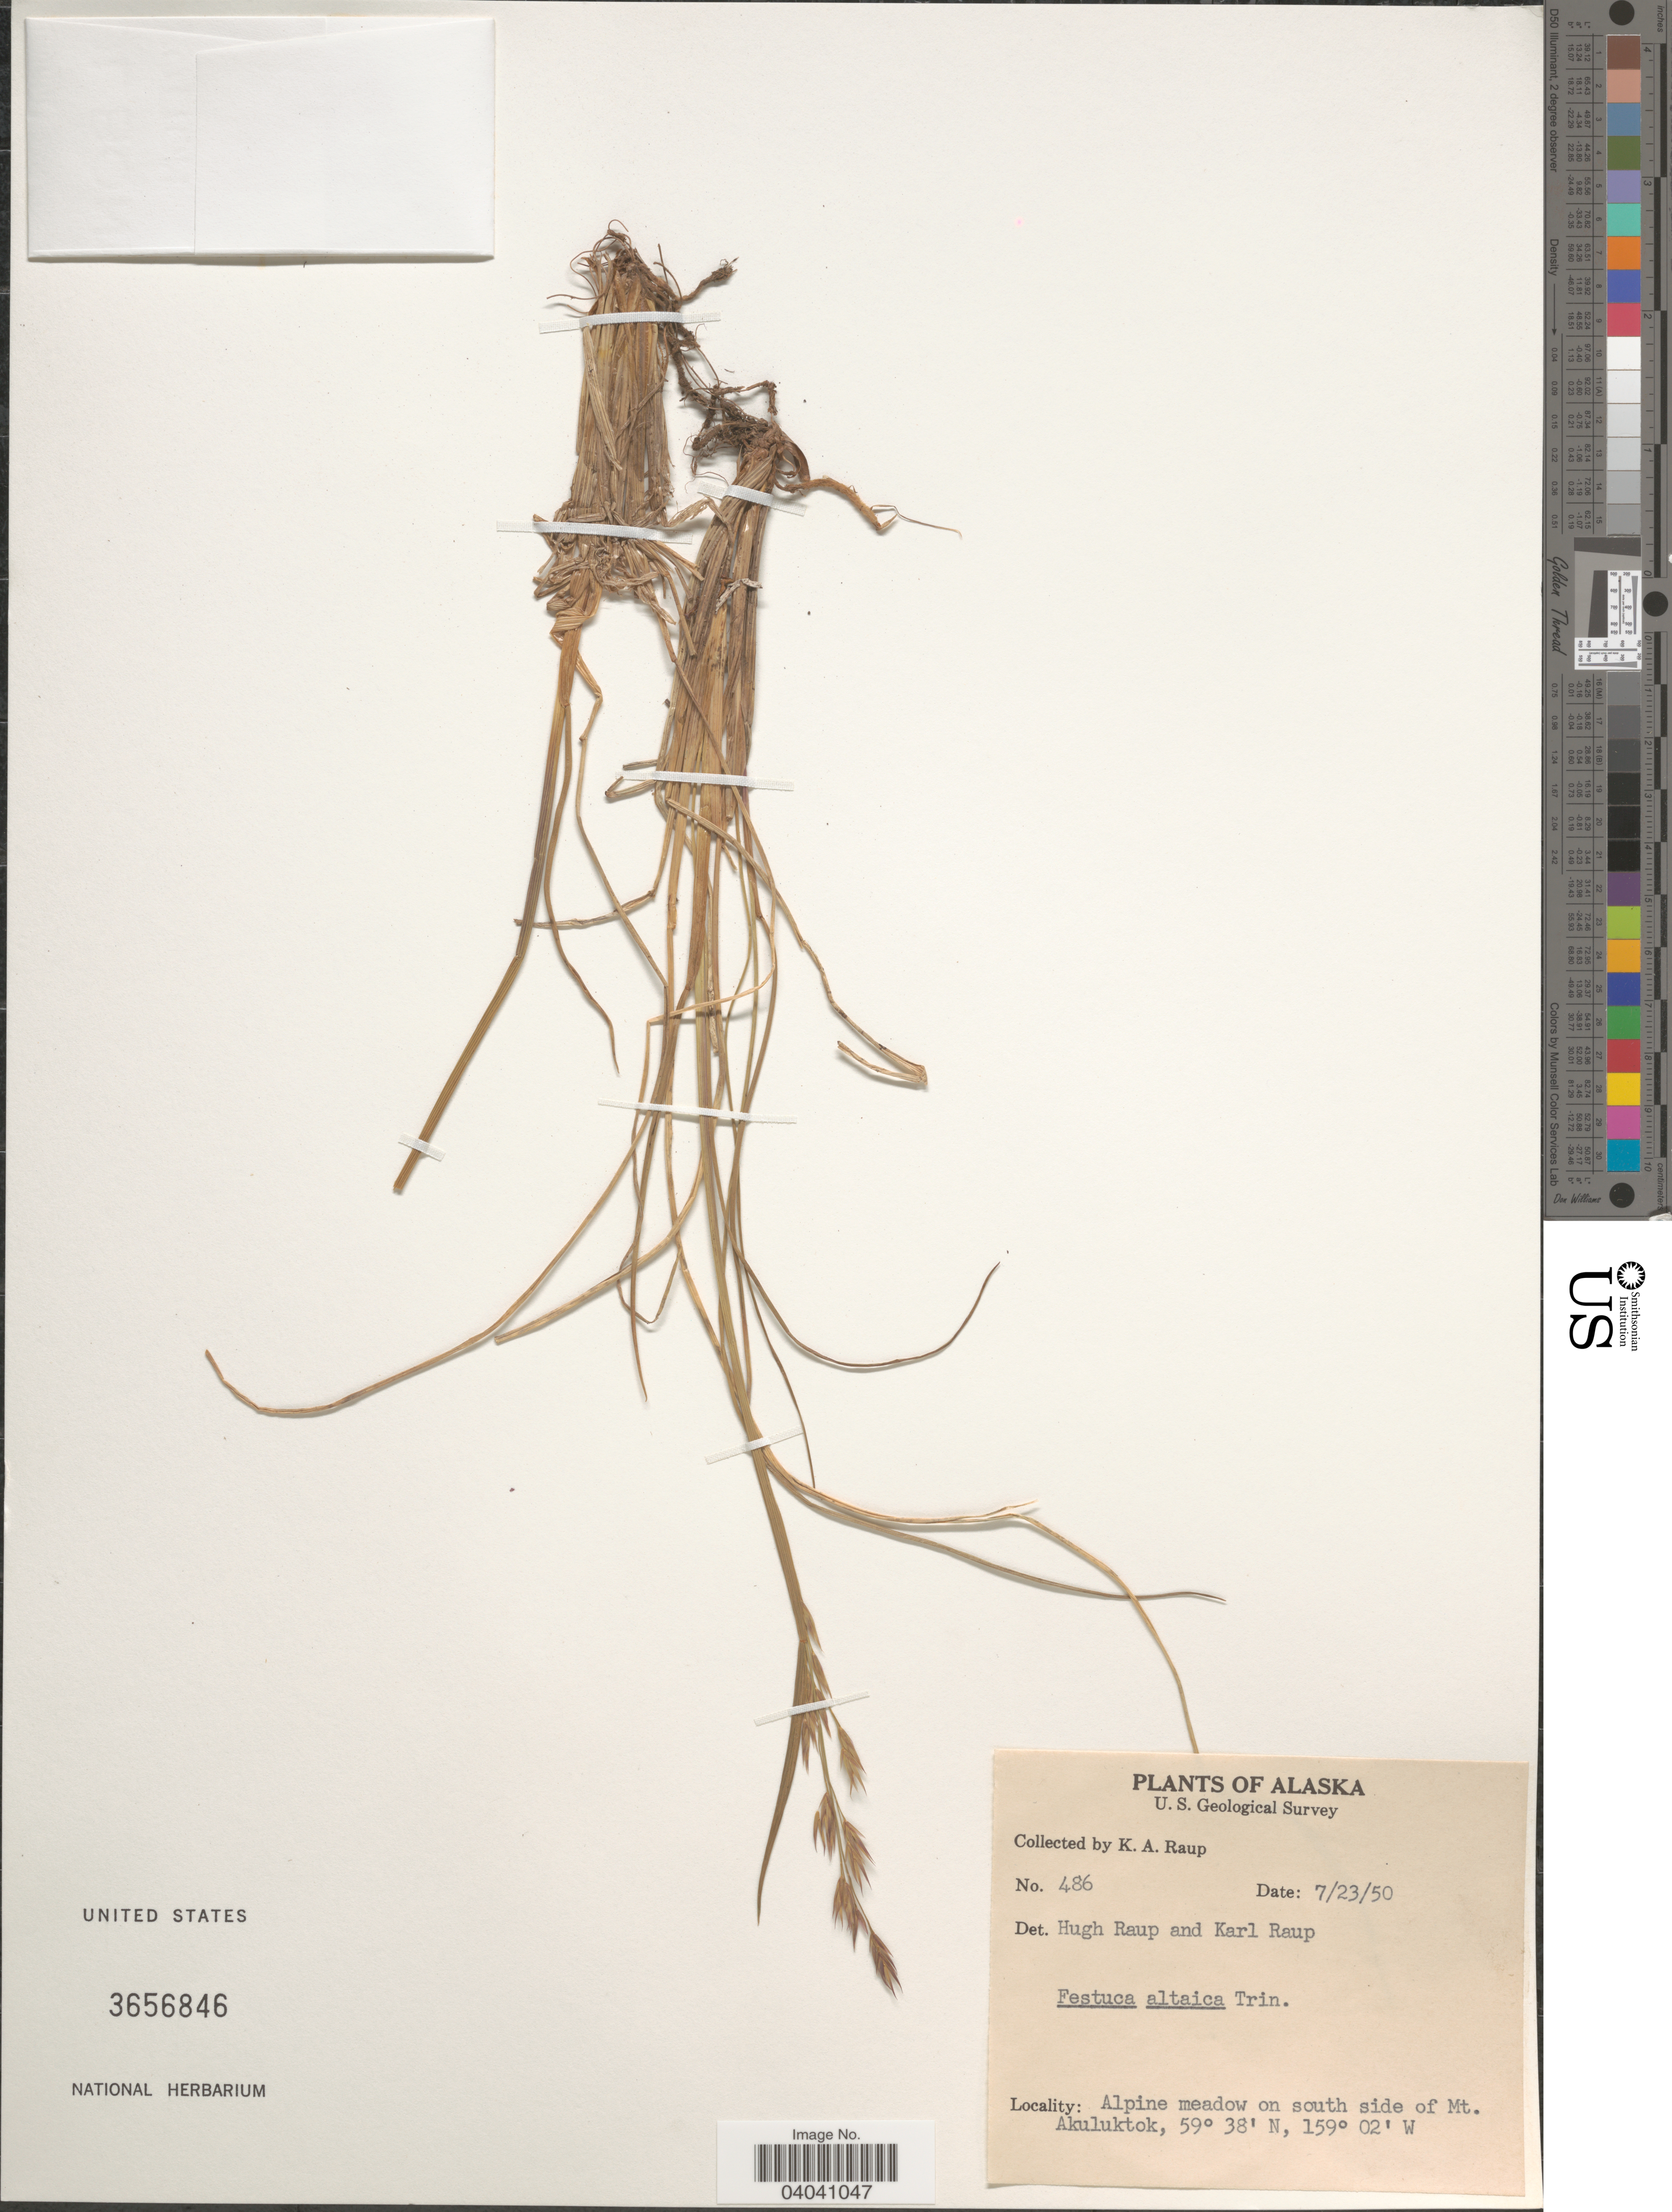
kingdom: Plantae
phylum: Tracheophyta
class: Liliopsida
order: Poales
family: Poaceae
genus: Festuca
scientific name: Festuca altaica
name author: Trin.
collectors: K. Raup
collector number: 486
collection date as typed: Transcribed d/m/y: 23/7/50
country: United States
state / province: Alaska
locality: Alpine meadow on south side of Mt. Akuluktok.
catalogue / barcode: US 3656846